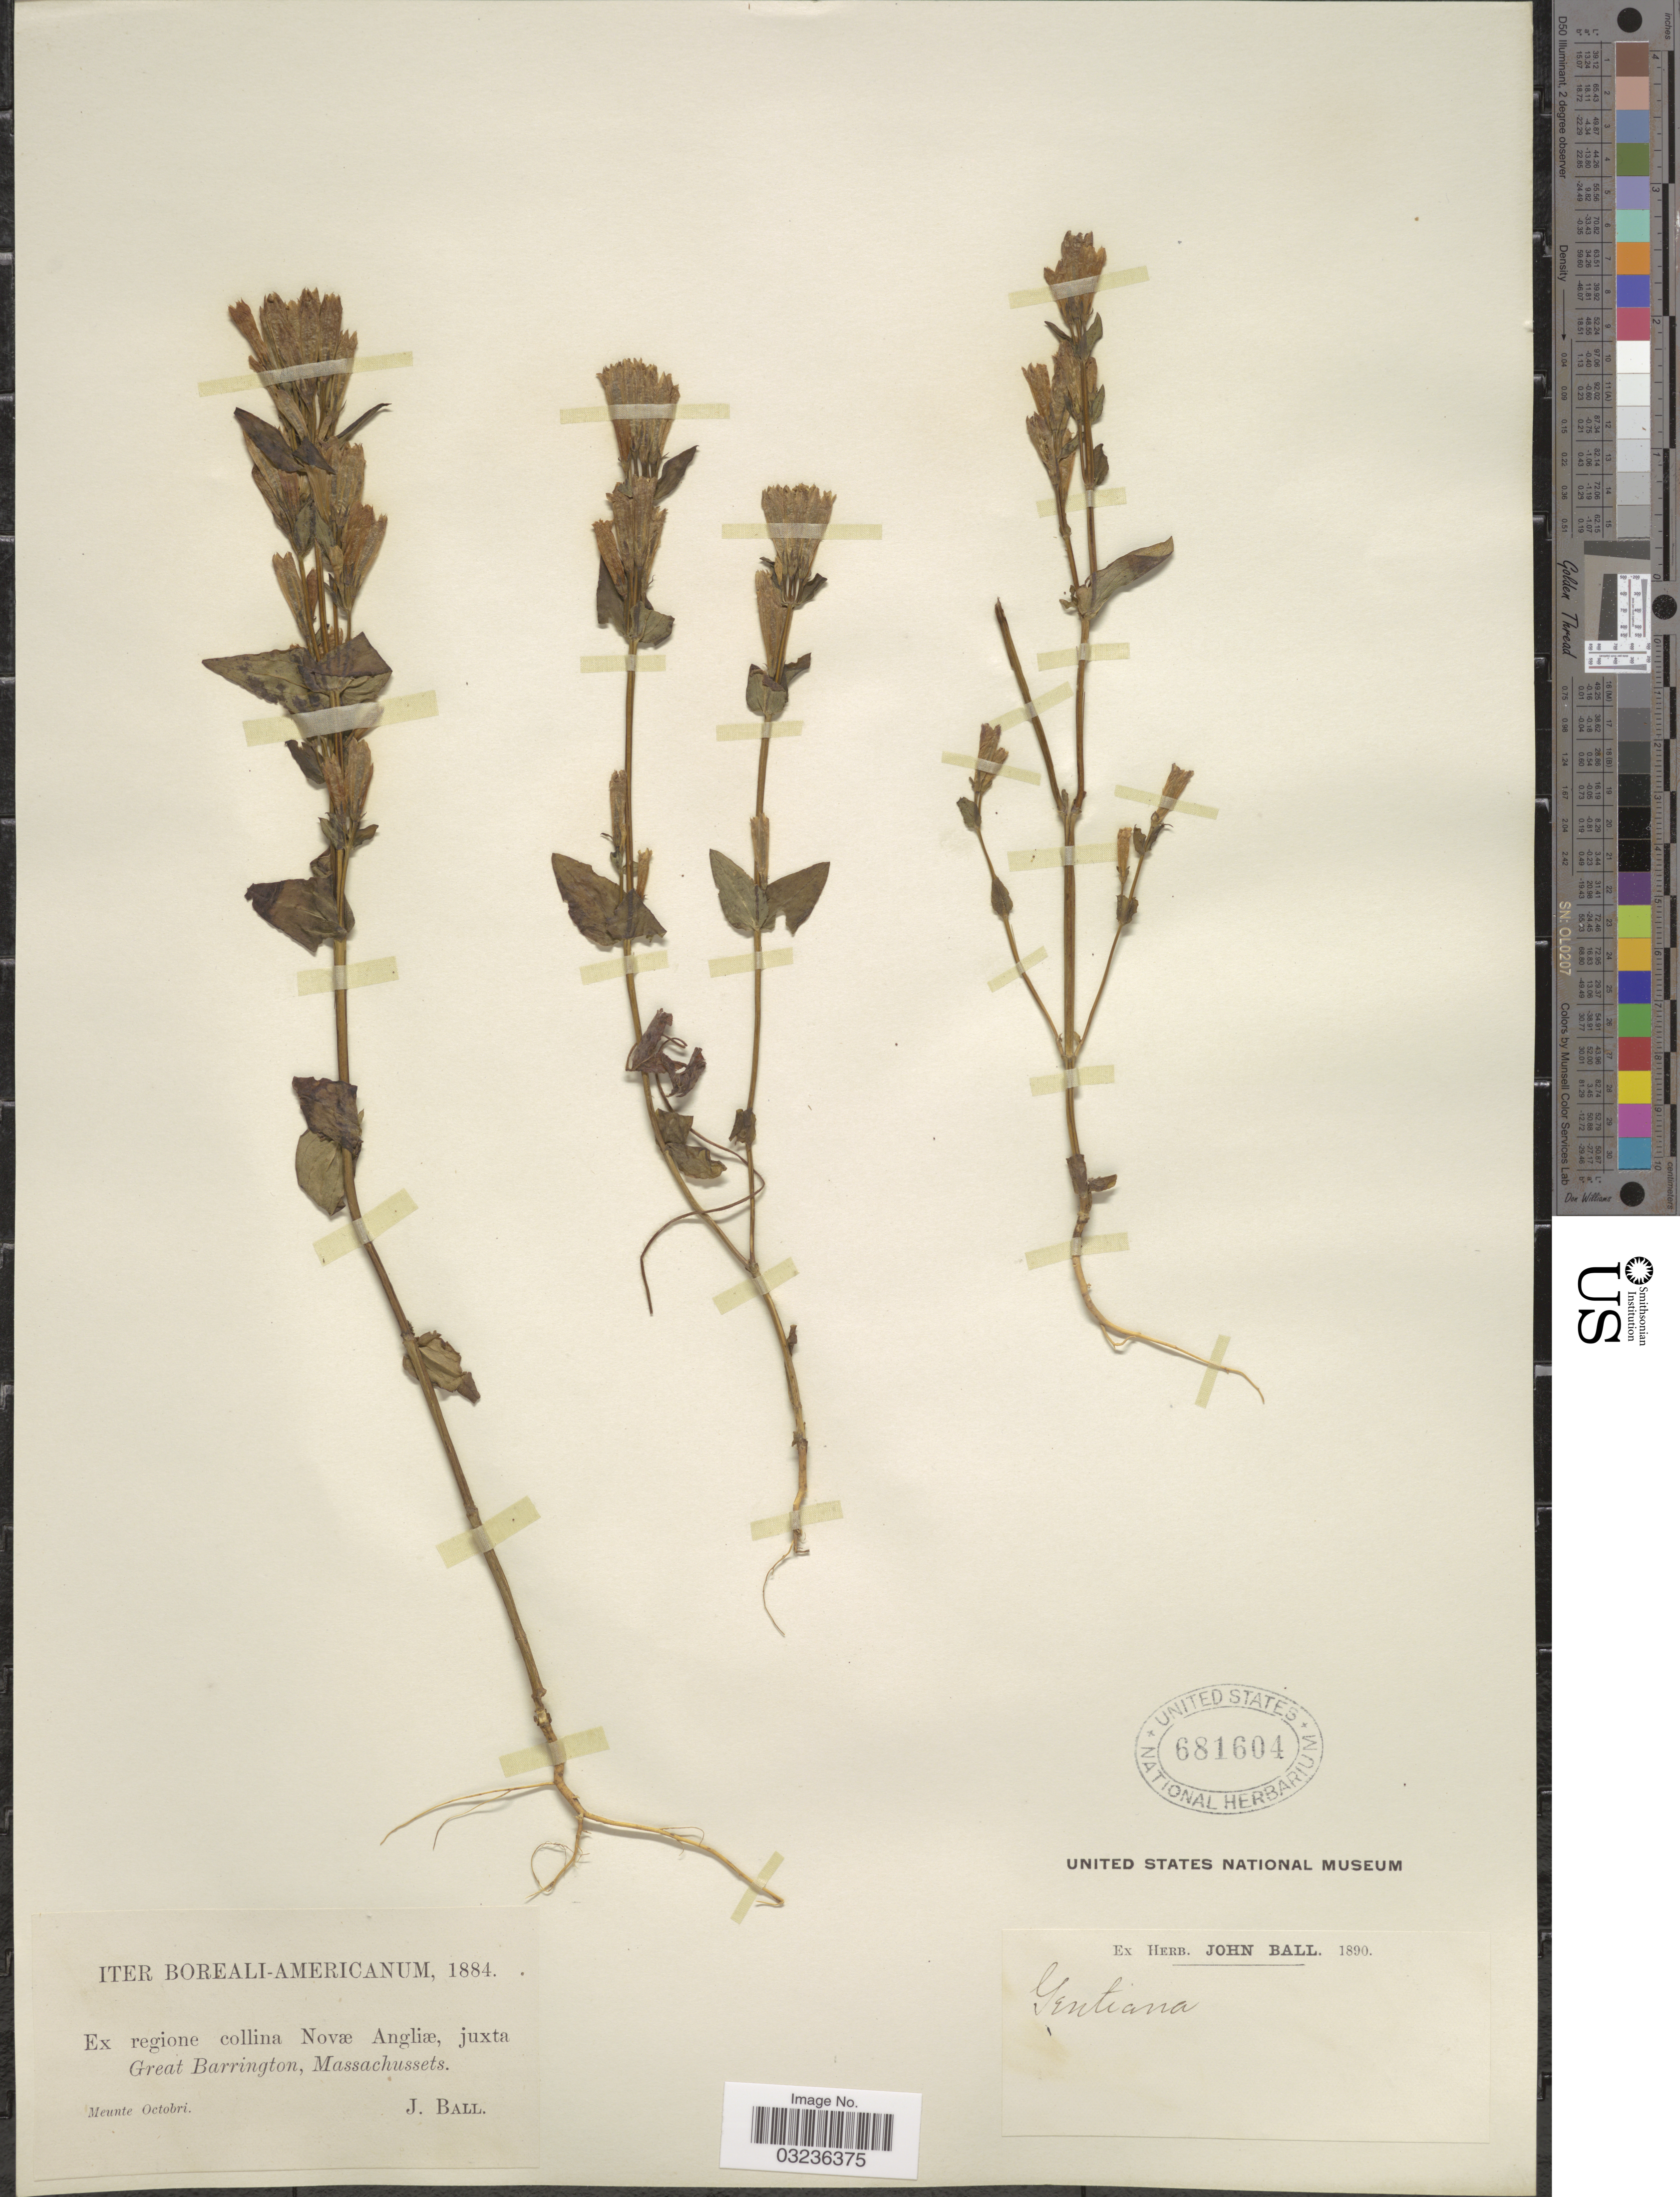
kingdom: Plantae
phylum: Tracheophyta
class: Magnoliopsida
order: Gentianales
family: Gentianaceae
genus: Gentiana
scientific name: Gentiana sp.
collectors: J. Ball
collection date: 1884-10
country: United States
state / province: Massachusetts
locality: Ex regione collina Novæ Angliæ, juxta Great Barrington.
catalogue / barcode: US 681604